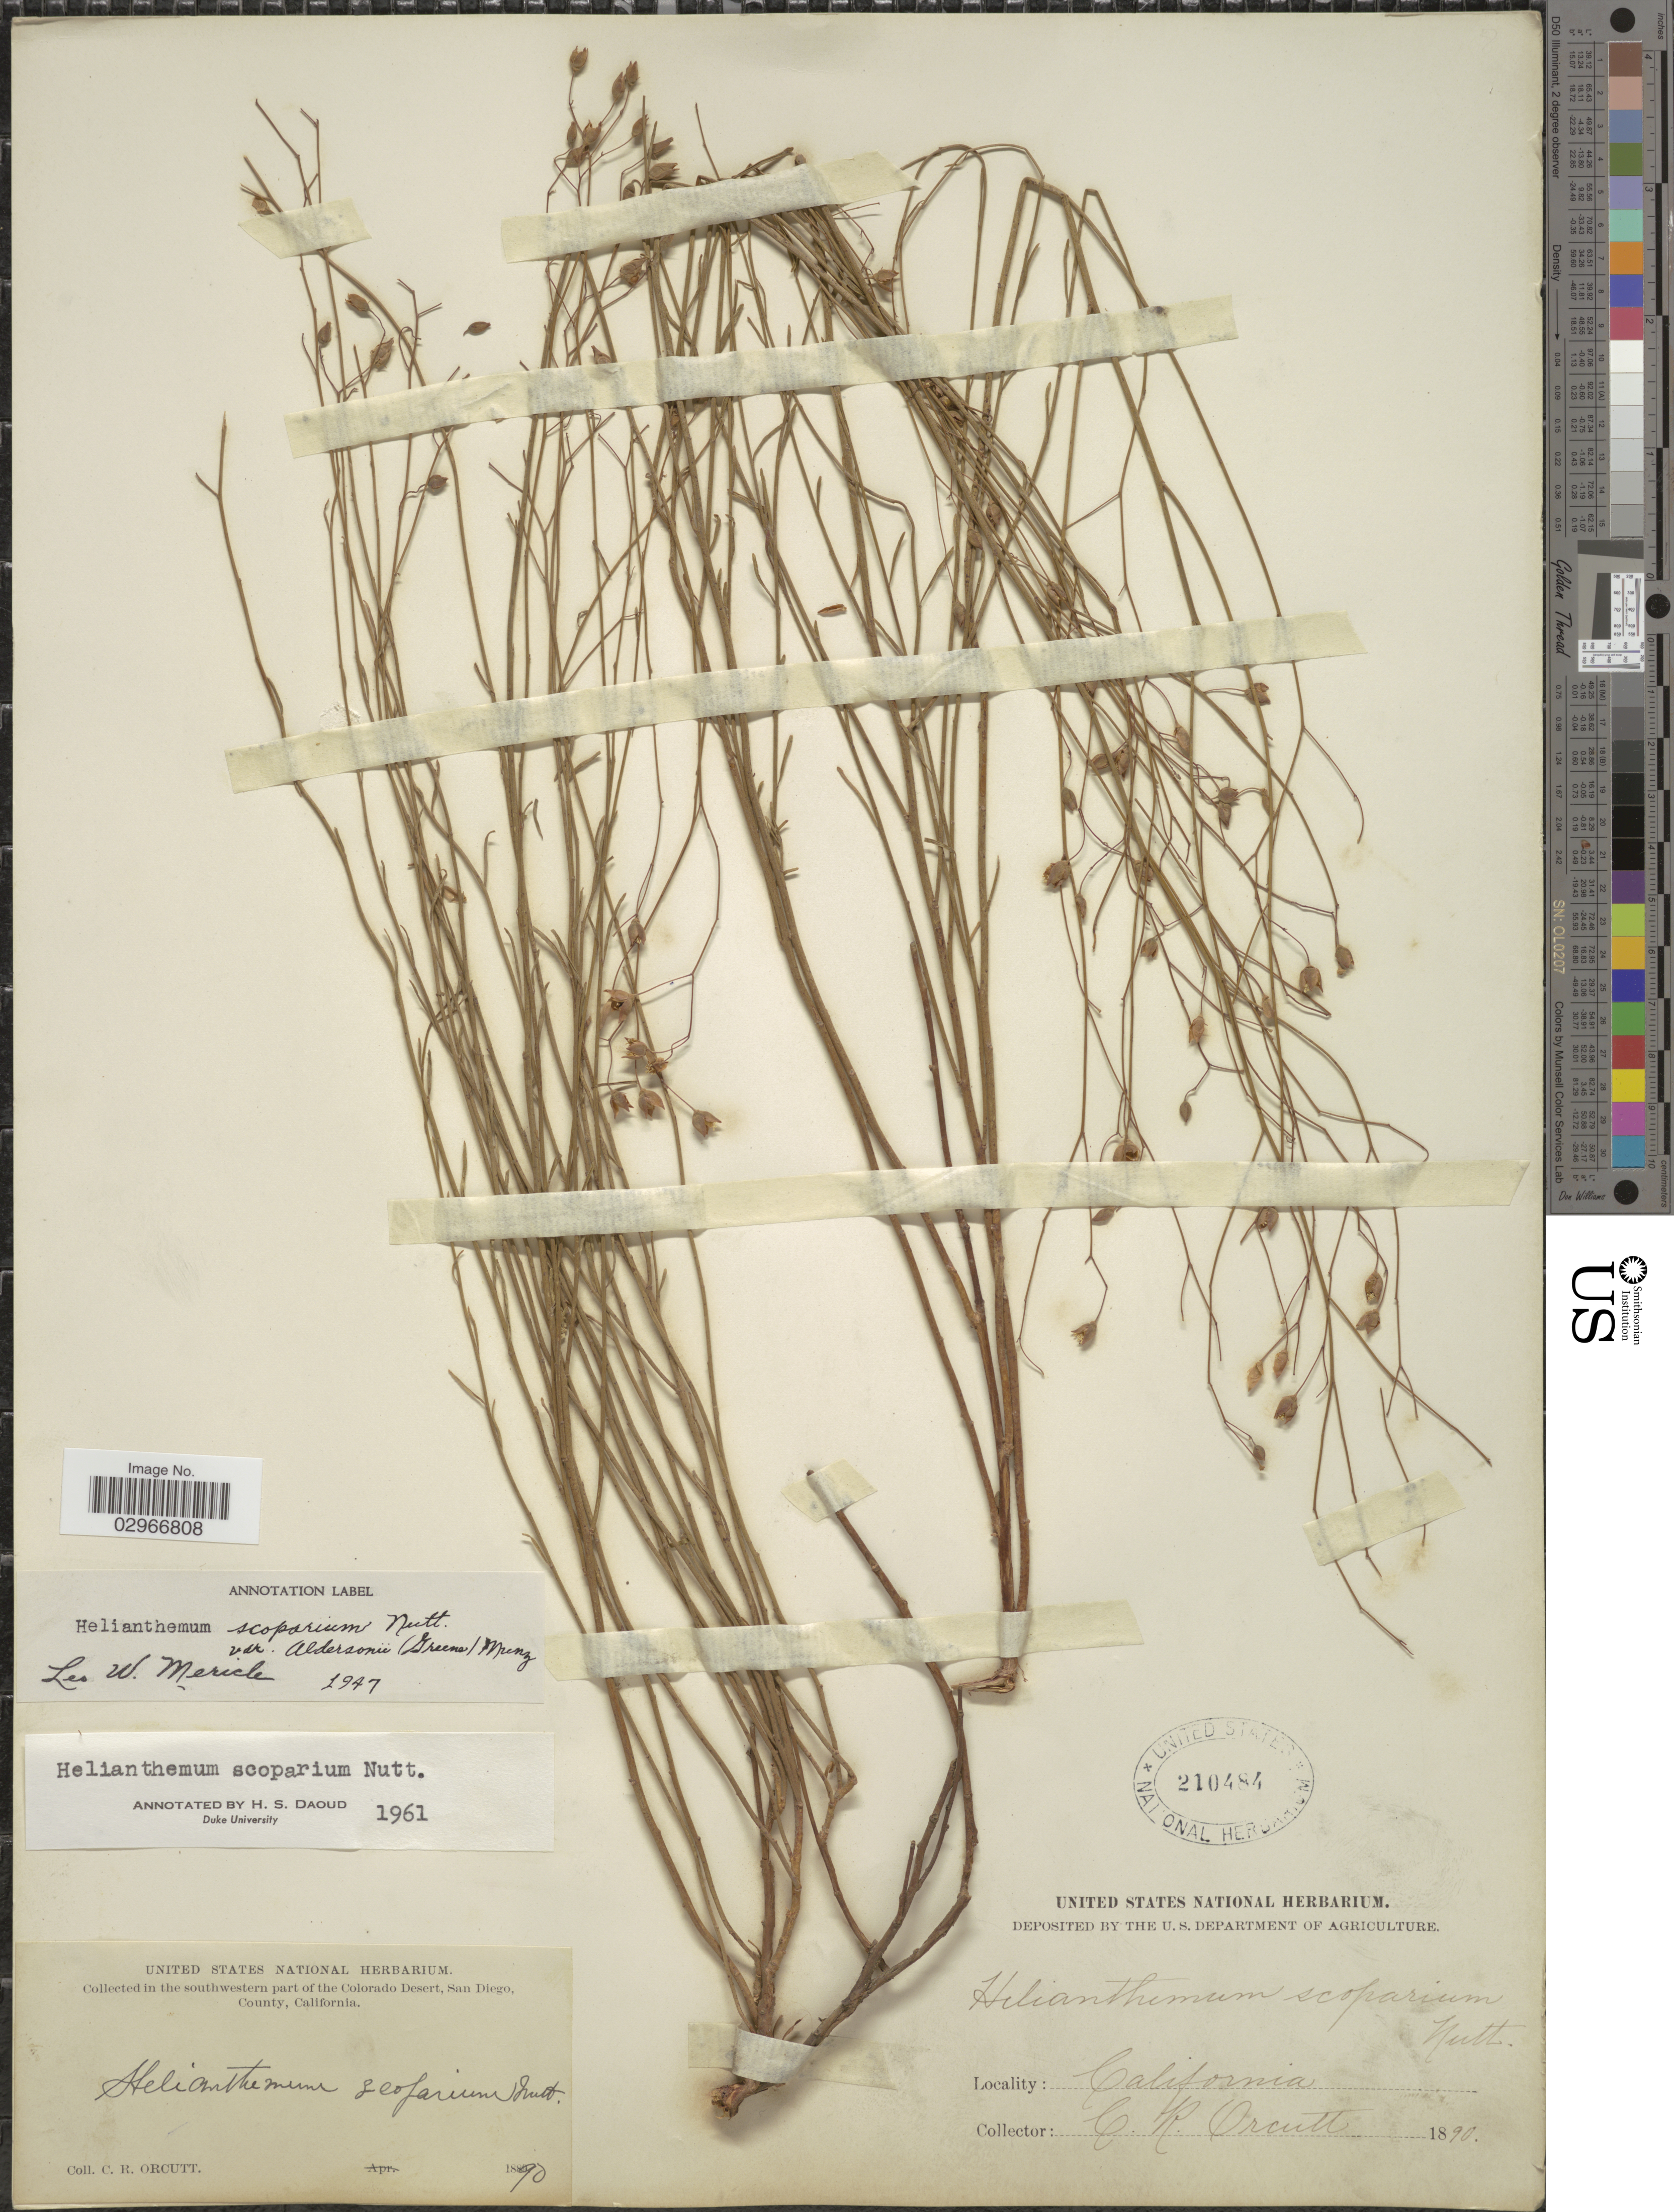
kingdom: Plantae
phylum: Tracheophyta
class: Magnoliopsida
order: Malvales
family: Cistaceae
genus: Helianthemum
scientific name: Helianthemum scoparium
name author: Nutt. ex Torr. & A. Gray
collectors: C. R. Orcutt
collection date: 1890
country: United States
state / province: California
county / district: San Diego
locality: Collected in the southwestern part of the Colorado Desert, San Diego County.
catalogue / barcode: US 210484